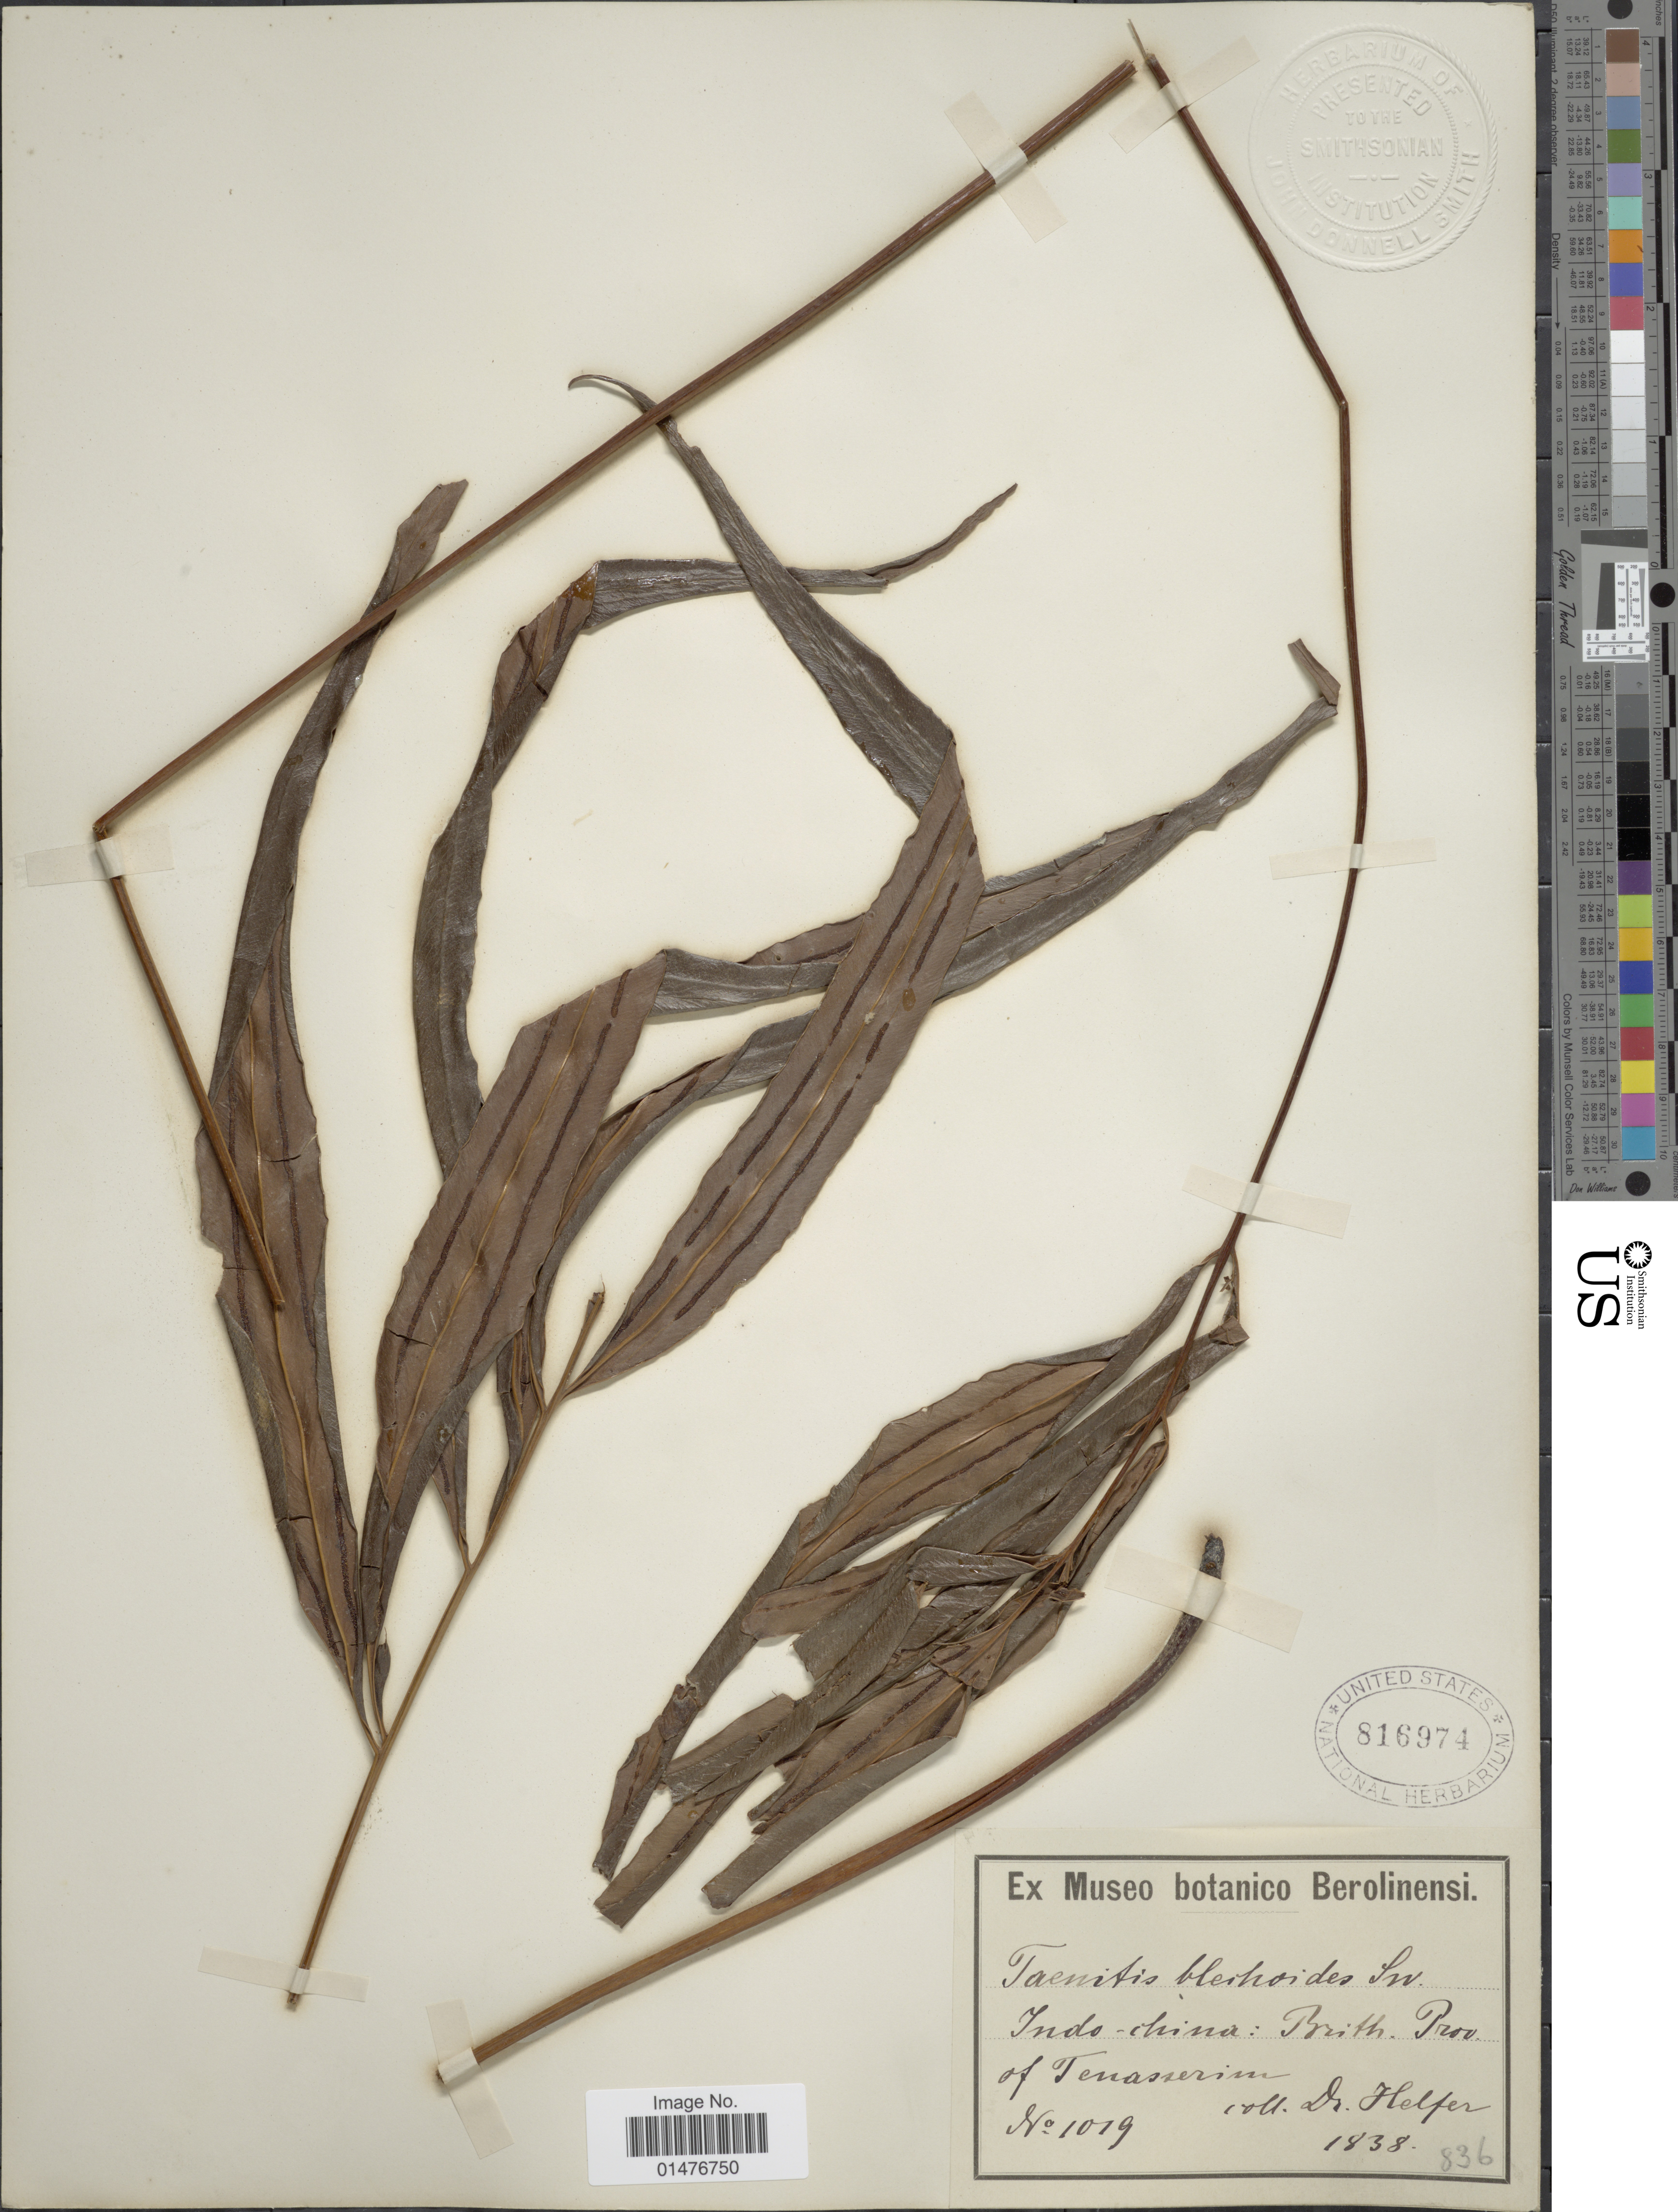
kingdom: Plantae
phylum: Tracheophyta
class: Polypodiopsida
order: Polypodiales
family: Pteridaceae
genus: Taenitis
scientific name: Taenitis blechnoides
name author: (Willd.) Sw.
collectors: Helfer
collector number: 1019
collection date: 1838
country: Vietnam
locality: Indo-China: Brith. Prov. of Tenasserim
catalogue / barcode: US 816974